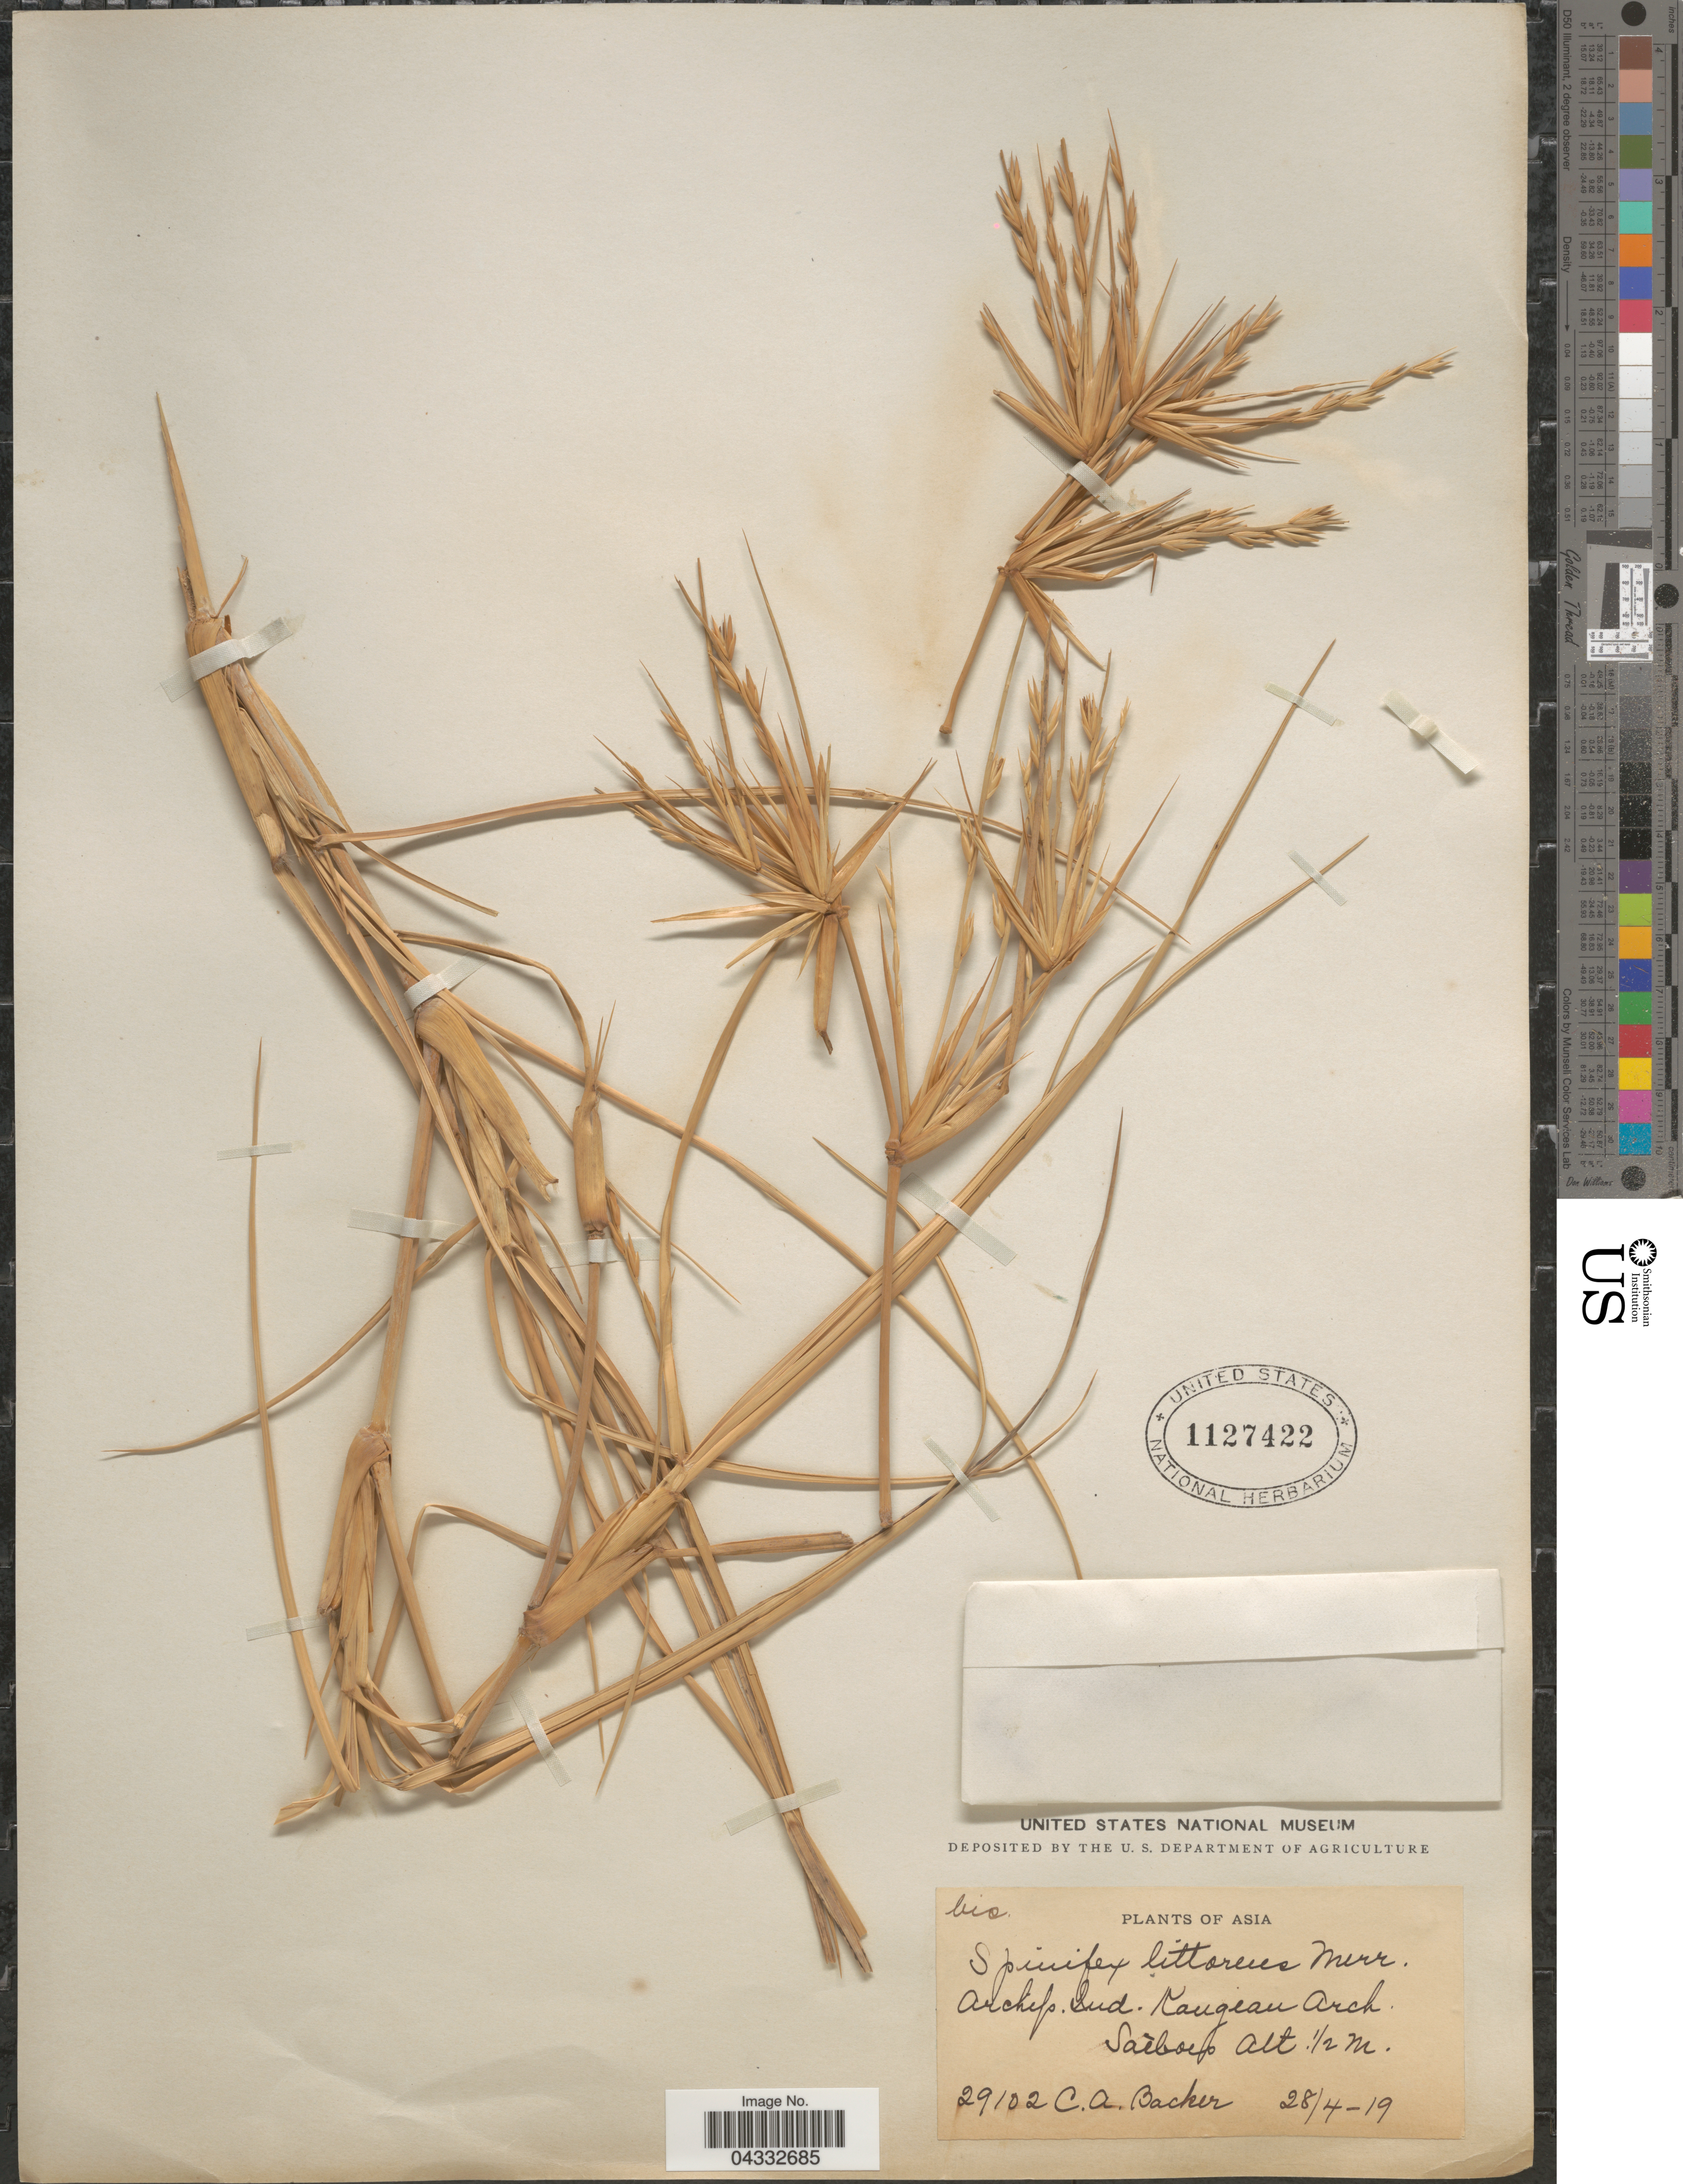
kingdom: Plantae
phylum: Tracheophyta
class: Liliopsida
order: Poales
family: Poaceae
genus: Spinifex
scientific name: Spinifex littoreus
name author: (Burm. f.) Merr.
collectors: C. A. Backer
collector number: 29102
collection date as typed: Transcribed d/m/y: 28/4/19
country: Indonesia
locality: Asia. Archip. Ind. Kangean Arch. Saèboes.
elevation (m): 0.5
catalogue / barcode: US 1127422